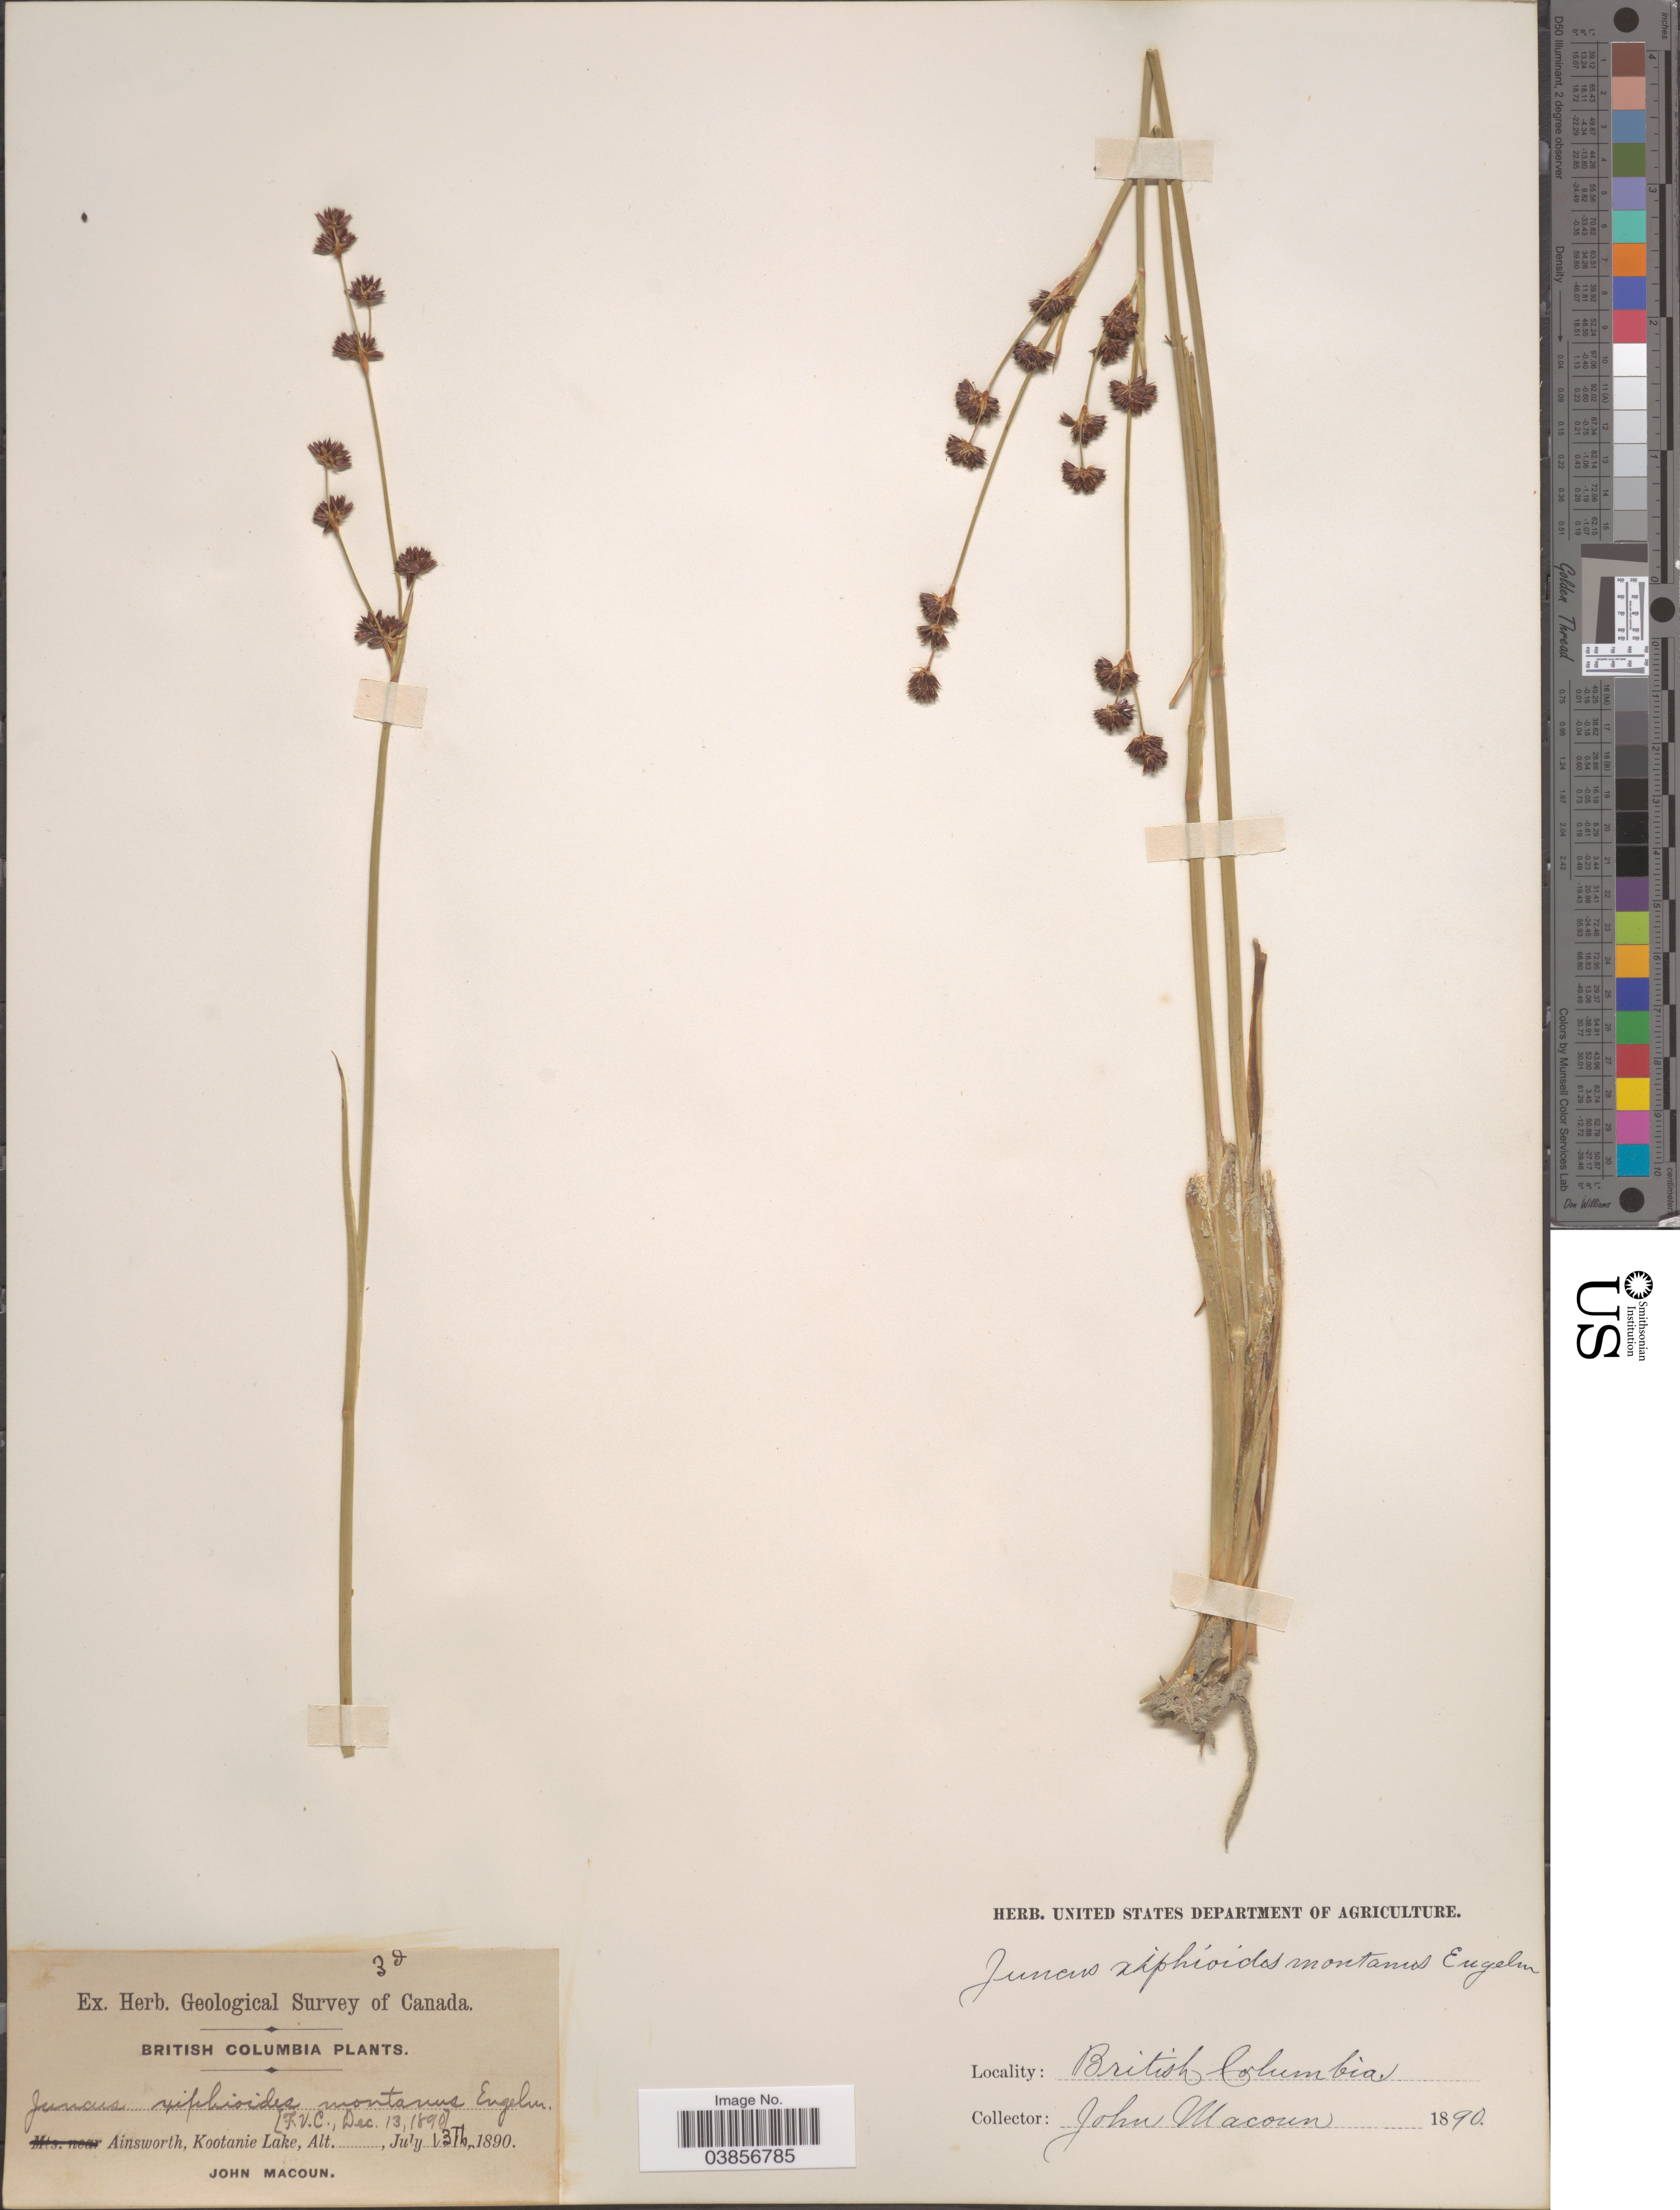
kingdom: Plantae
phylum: Tracheophyta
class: Liliopsida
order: Poales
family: Juncaceae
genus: Juncus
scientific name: Juncus saximontanus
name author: A. Nelson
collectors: J. Macoun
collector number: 3d*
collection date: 1890-07-13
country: Canada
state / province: British Columbia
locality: Ainsworth, Kootenai Lake.